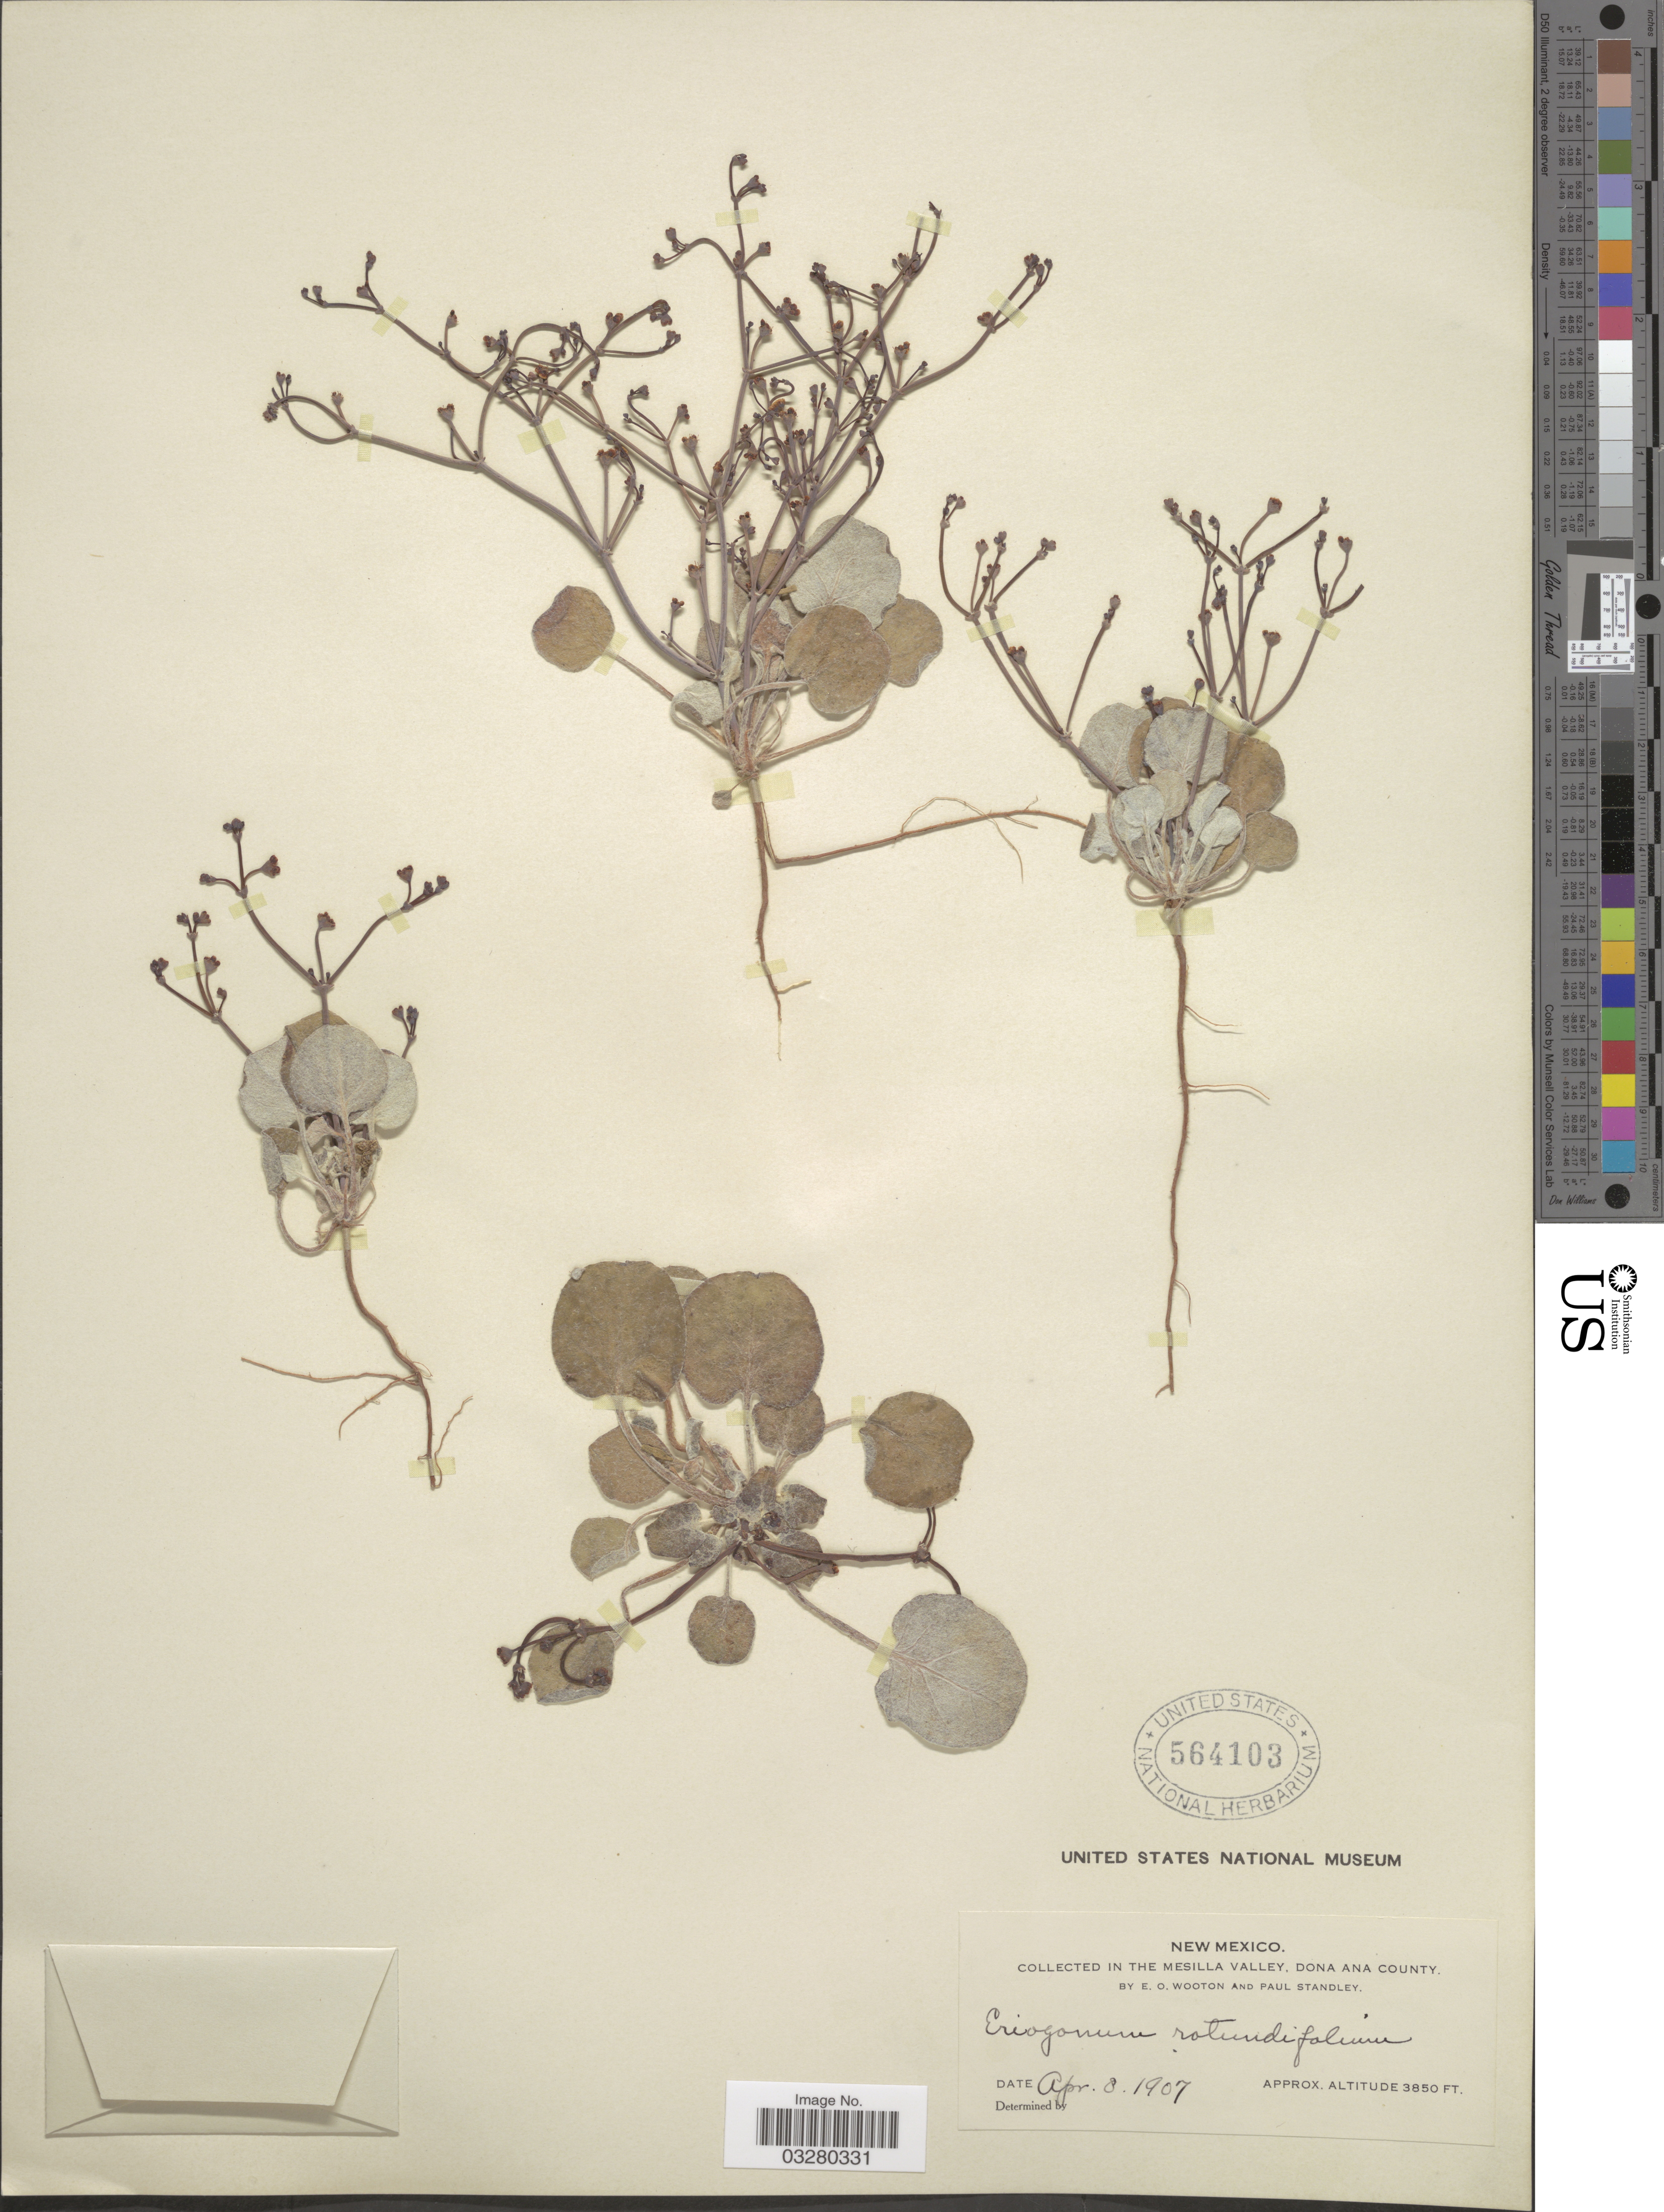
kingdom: Plantae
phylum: Tracheophyta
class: Magnoliopsida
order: Caryophyllales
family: Polygonaceae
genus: Eriogonum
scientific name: Eriogonum rotundifolium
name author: Benth. in DC.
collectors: E. O. Wooton & P. C. Standley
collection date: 1907-04-08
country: United States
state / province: New Mexico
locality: In the Mesilla Valley, Dona Ana County.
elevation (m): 1173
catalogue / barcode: US 564103